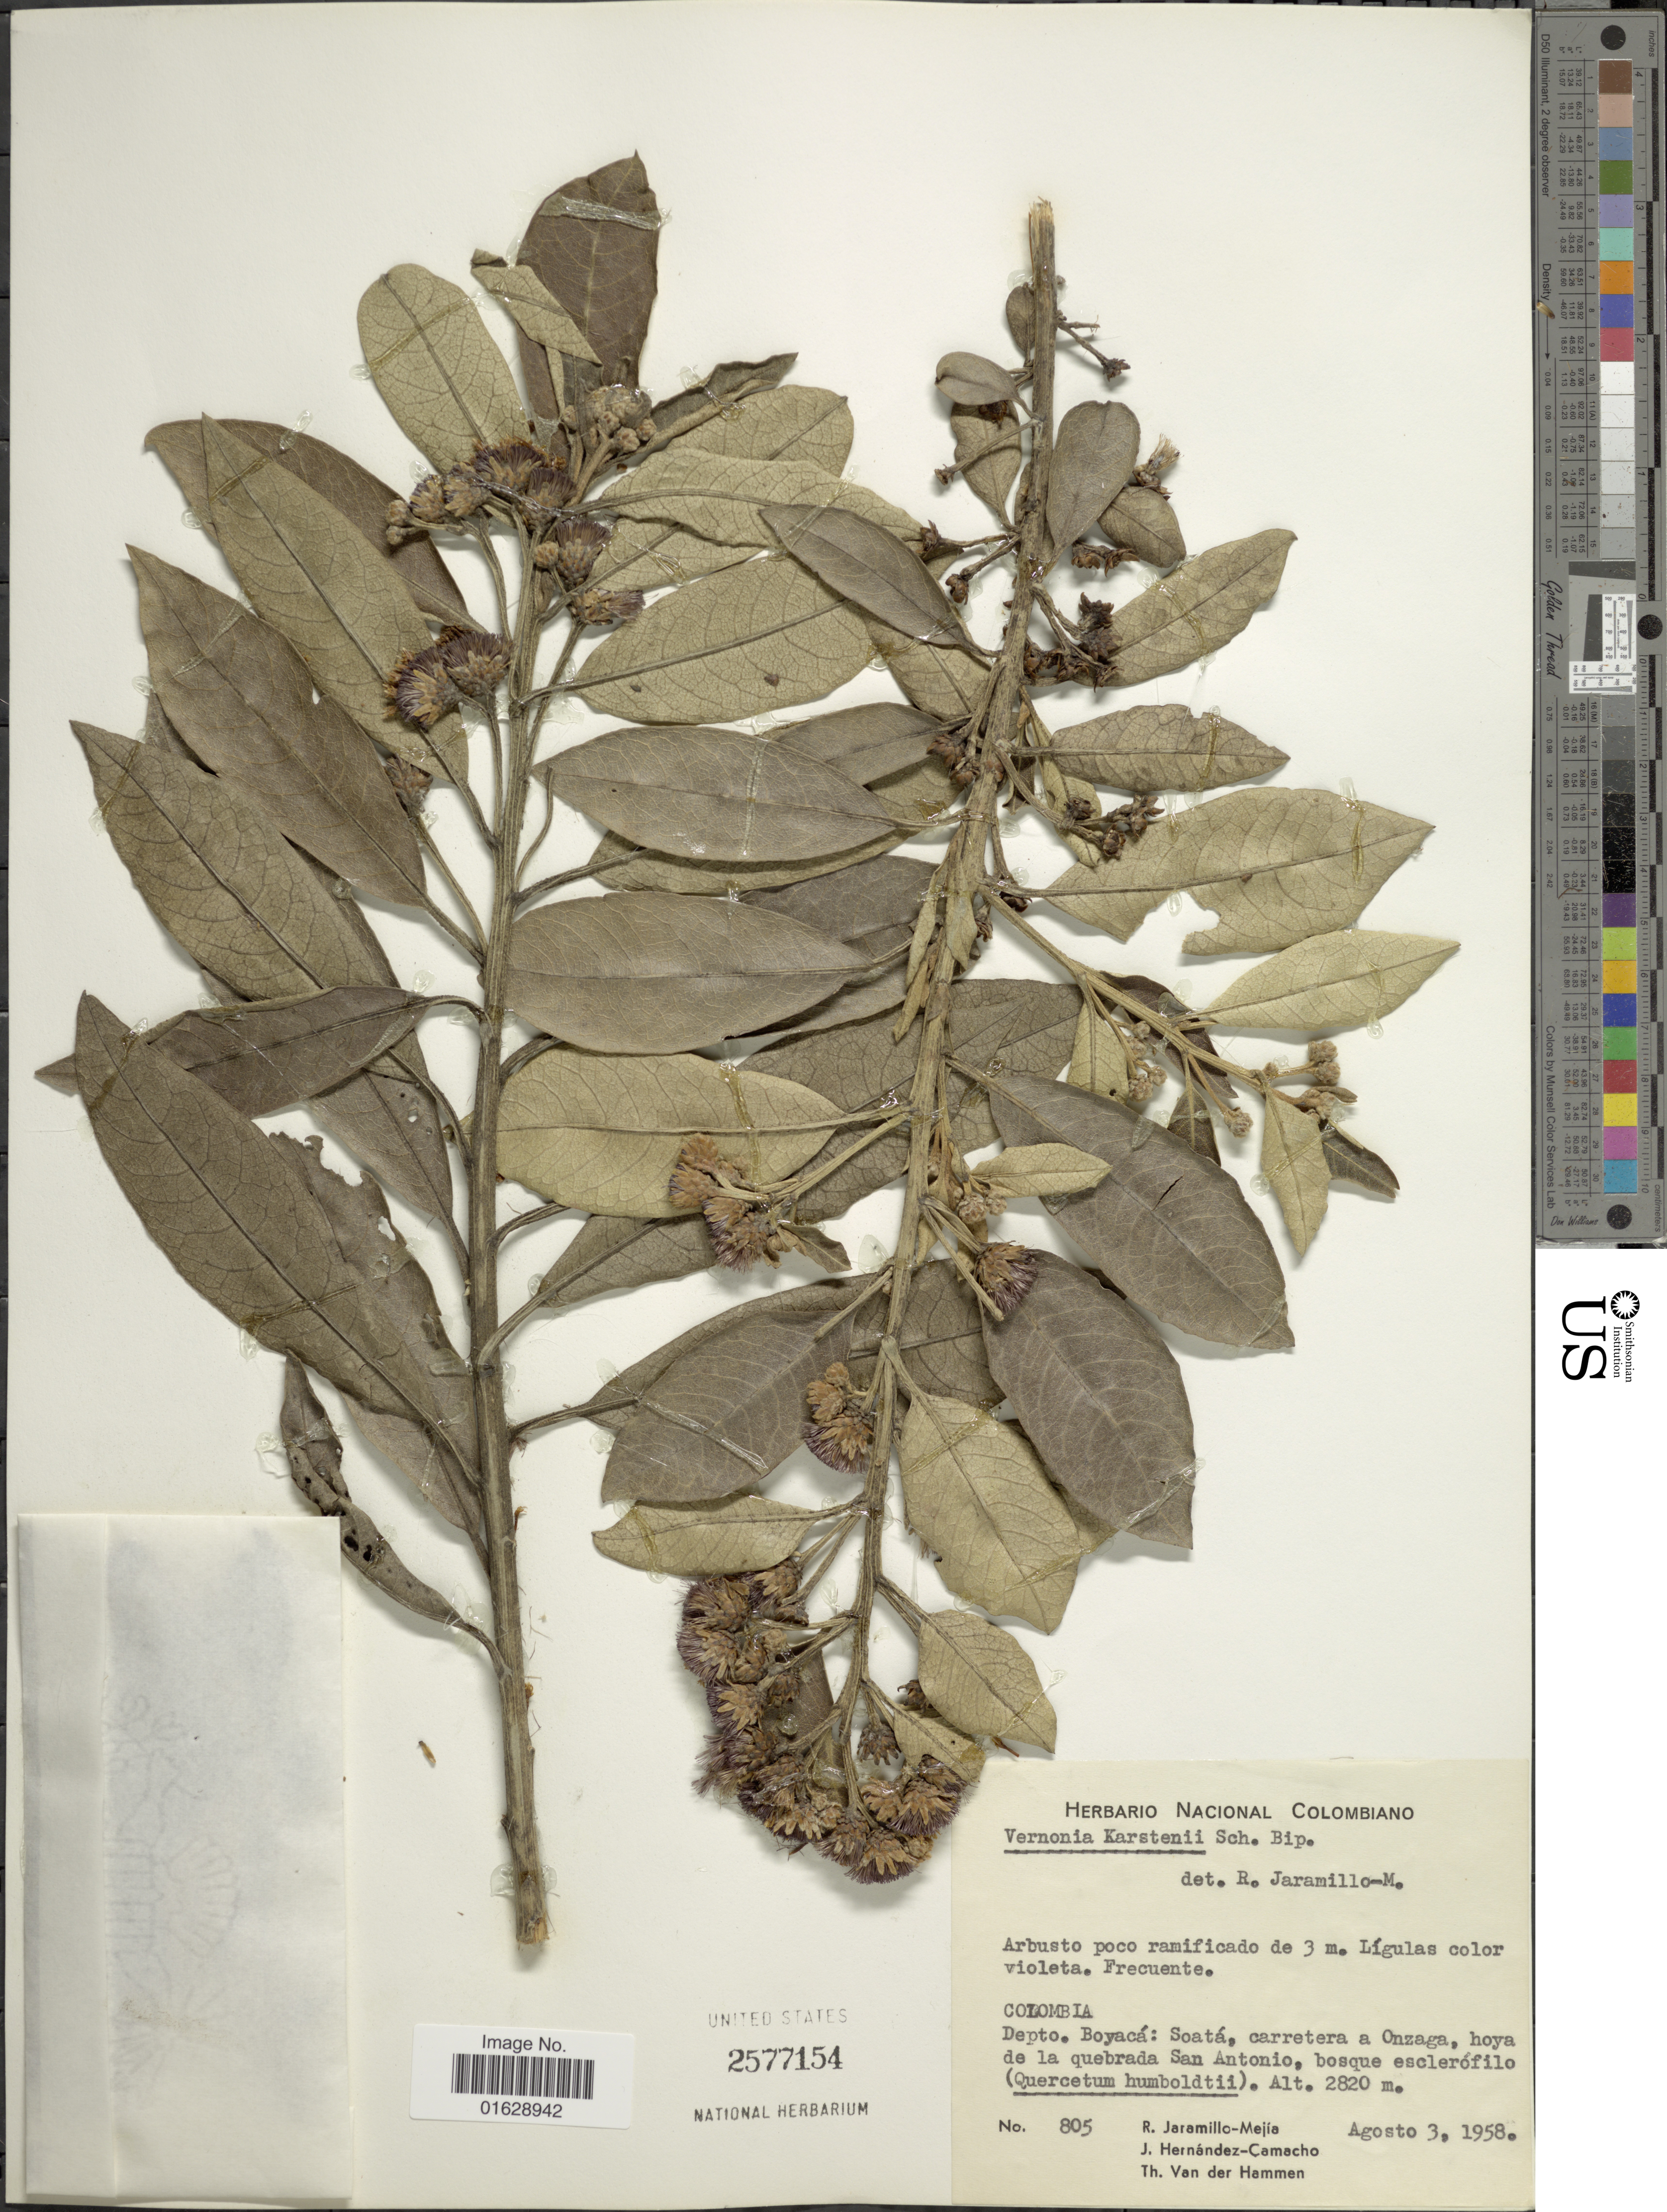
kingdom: Plantae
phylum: Tracheophyta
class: Magnoliopsida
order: Asterales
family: Asteraceae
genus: Lepidaploa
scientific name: Lepidaploa karstenii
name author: (Sch. Bip.) H. Rob.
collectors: R. Jaramillo M., J. Hernandez Camacho & T. Hammen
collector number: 805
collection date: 1958-08-03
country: Colombia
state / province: Boyacá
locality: Soata, carretera a Onzaga, hoya de la quebrada San Antonio.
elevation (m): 2820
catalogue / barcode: US 2577154